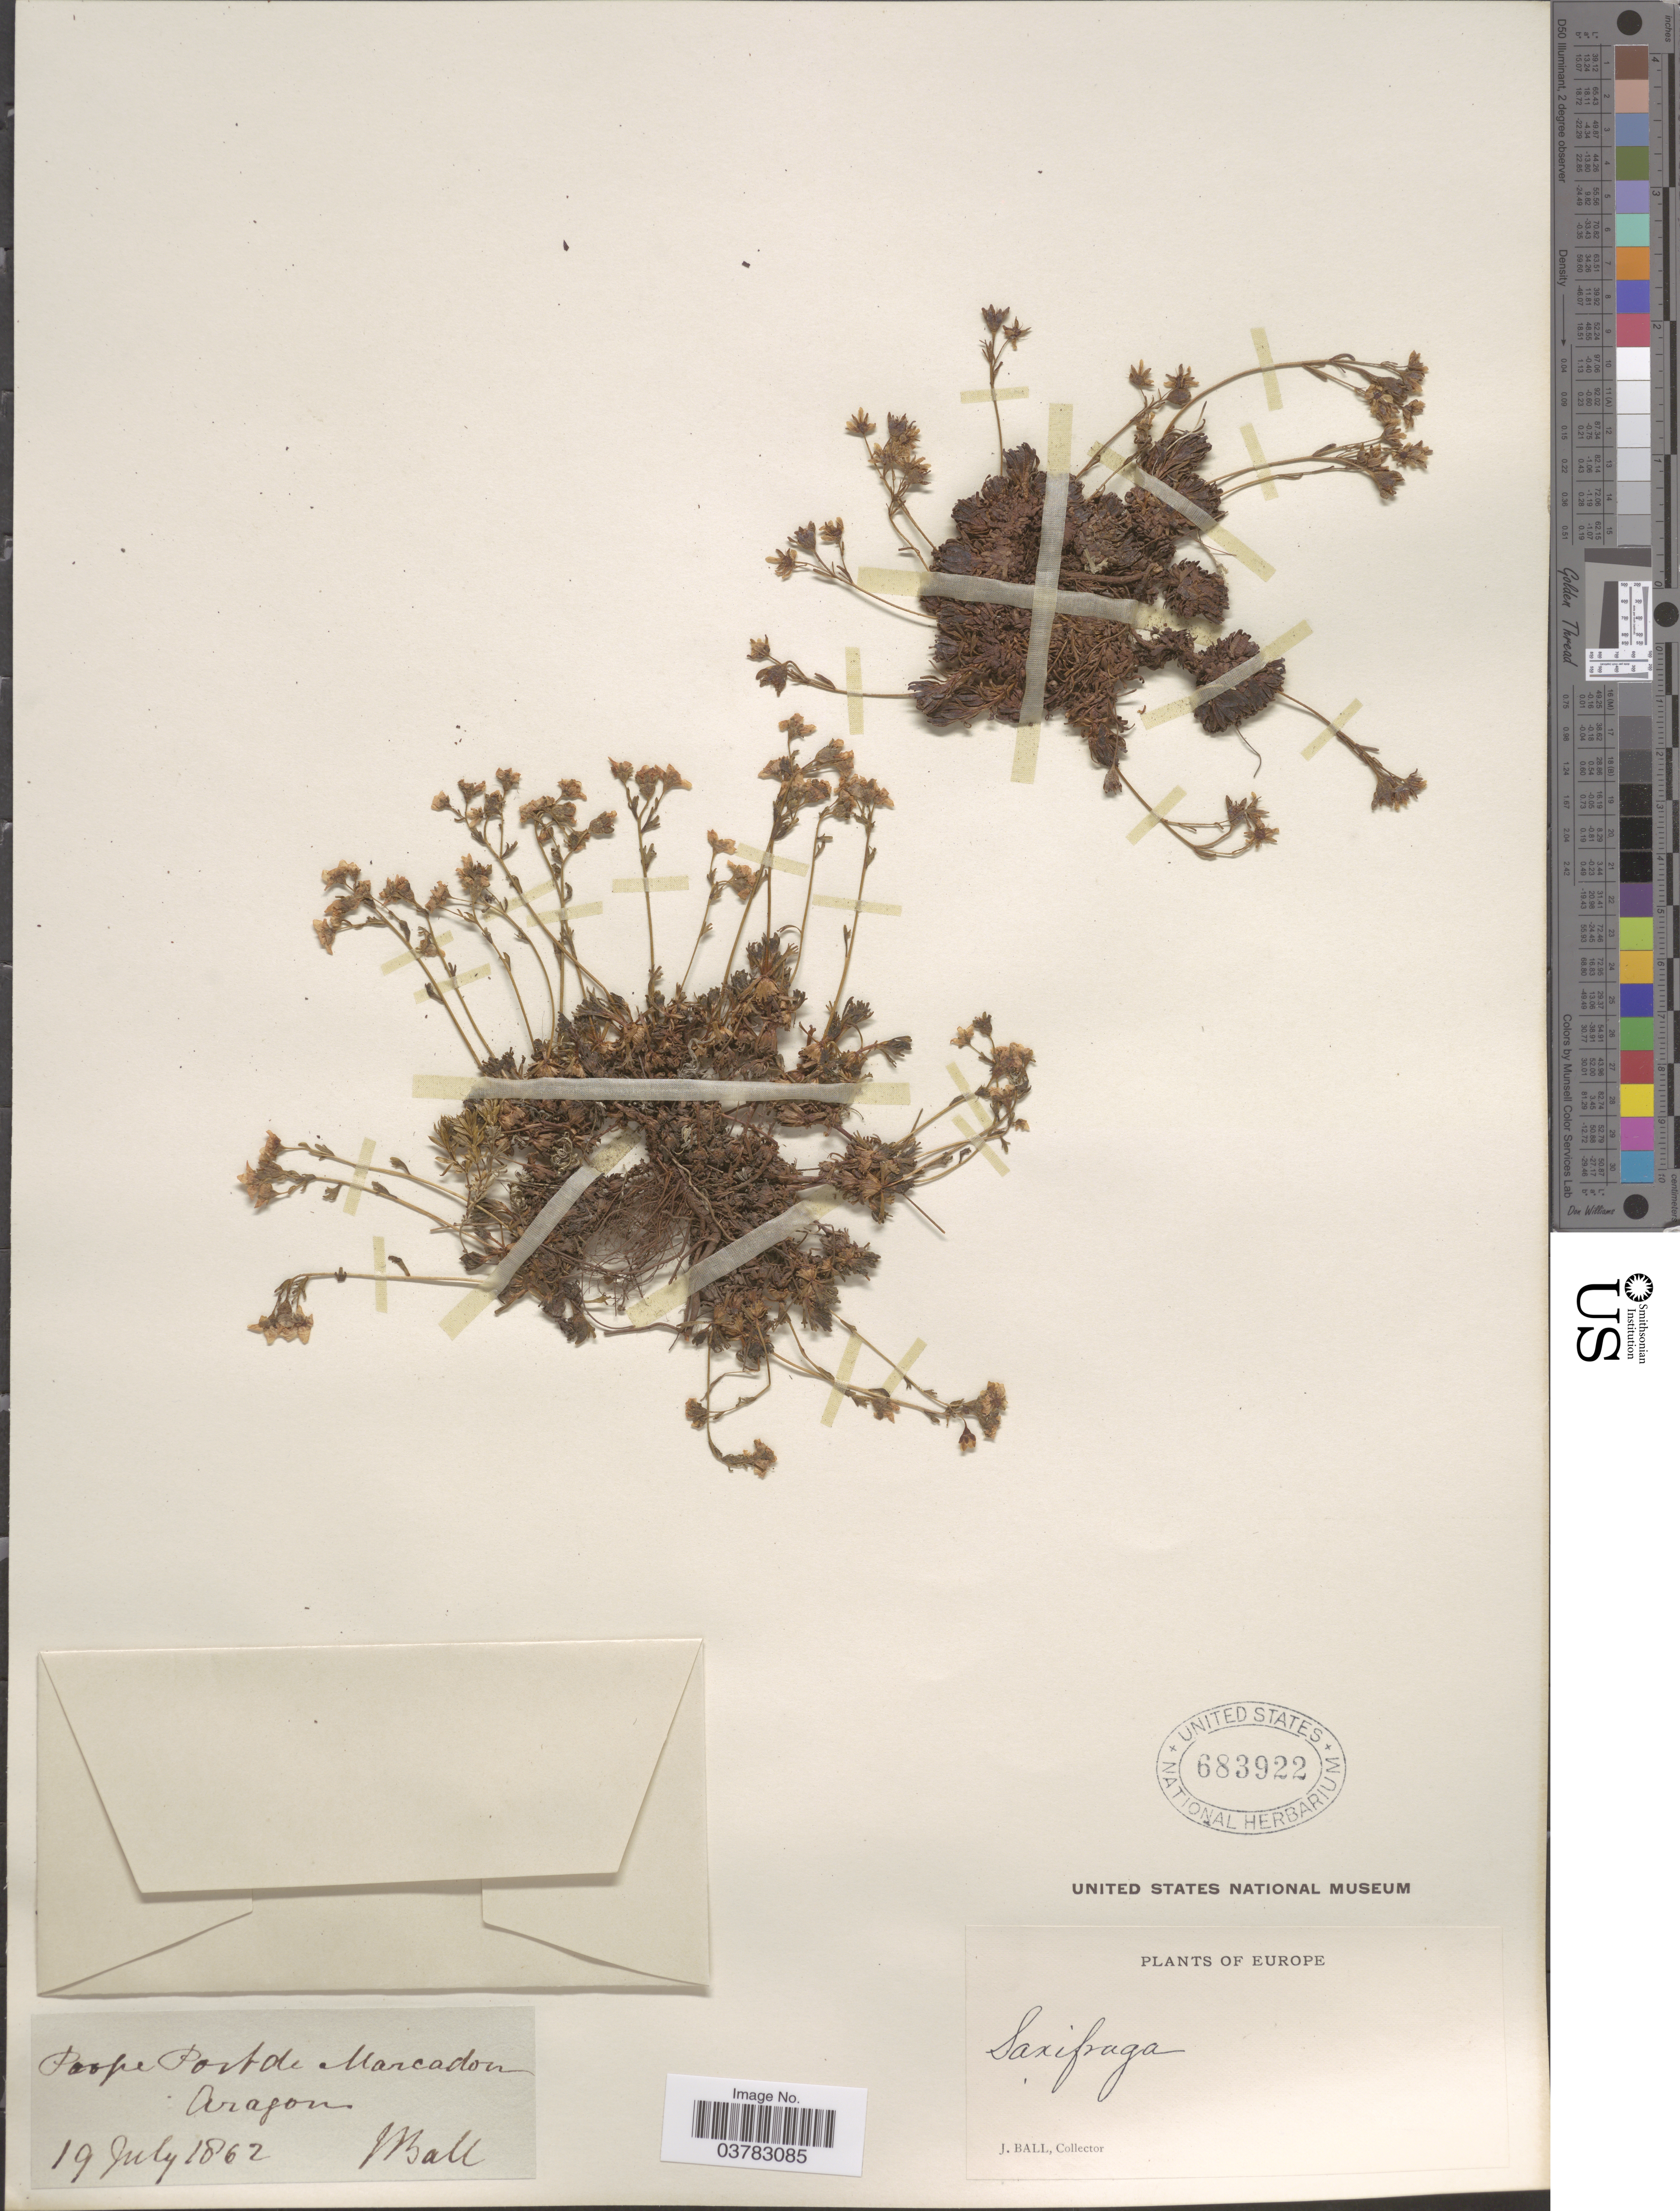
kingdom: Plantae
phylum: Tracheophyta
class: Magnoliopsida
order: Saxifragales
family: Saxifragaceae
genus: Saxifraga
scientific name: Saxifraga sp.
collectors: J. Ball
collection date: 1862-07-19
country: Spain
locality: Prope Port de Marcadon Aragon. Europe.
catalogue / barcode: US 683922